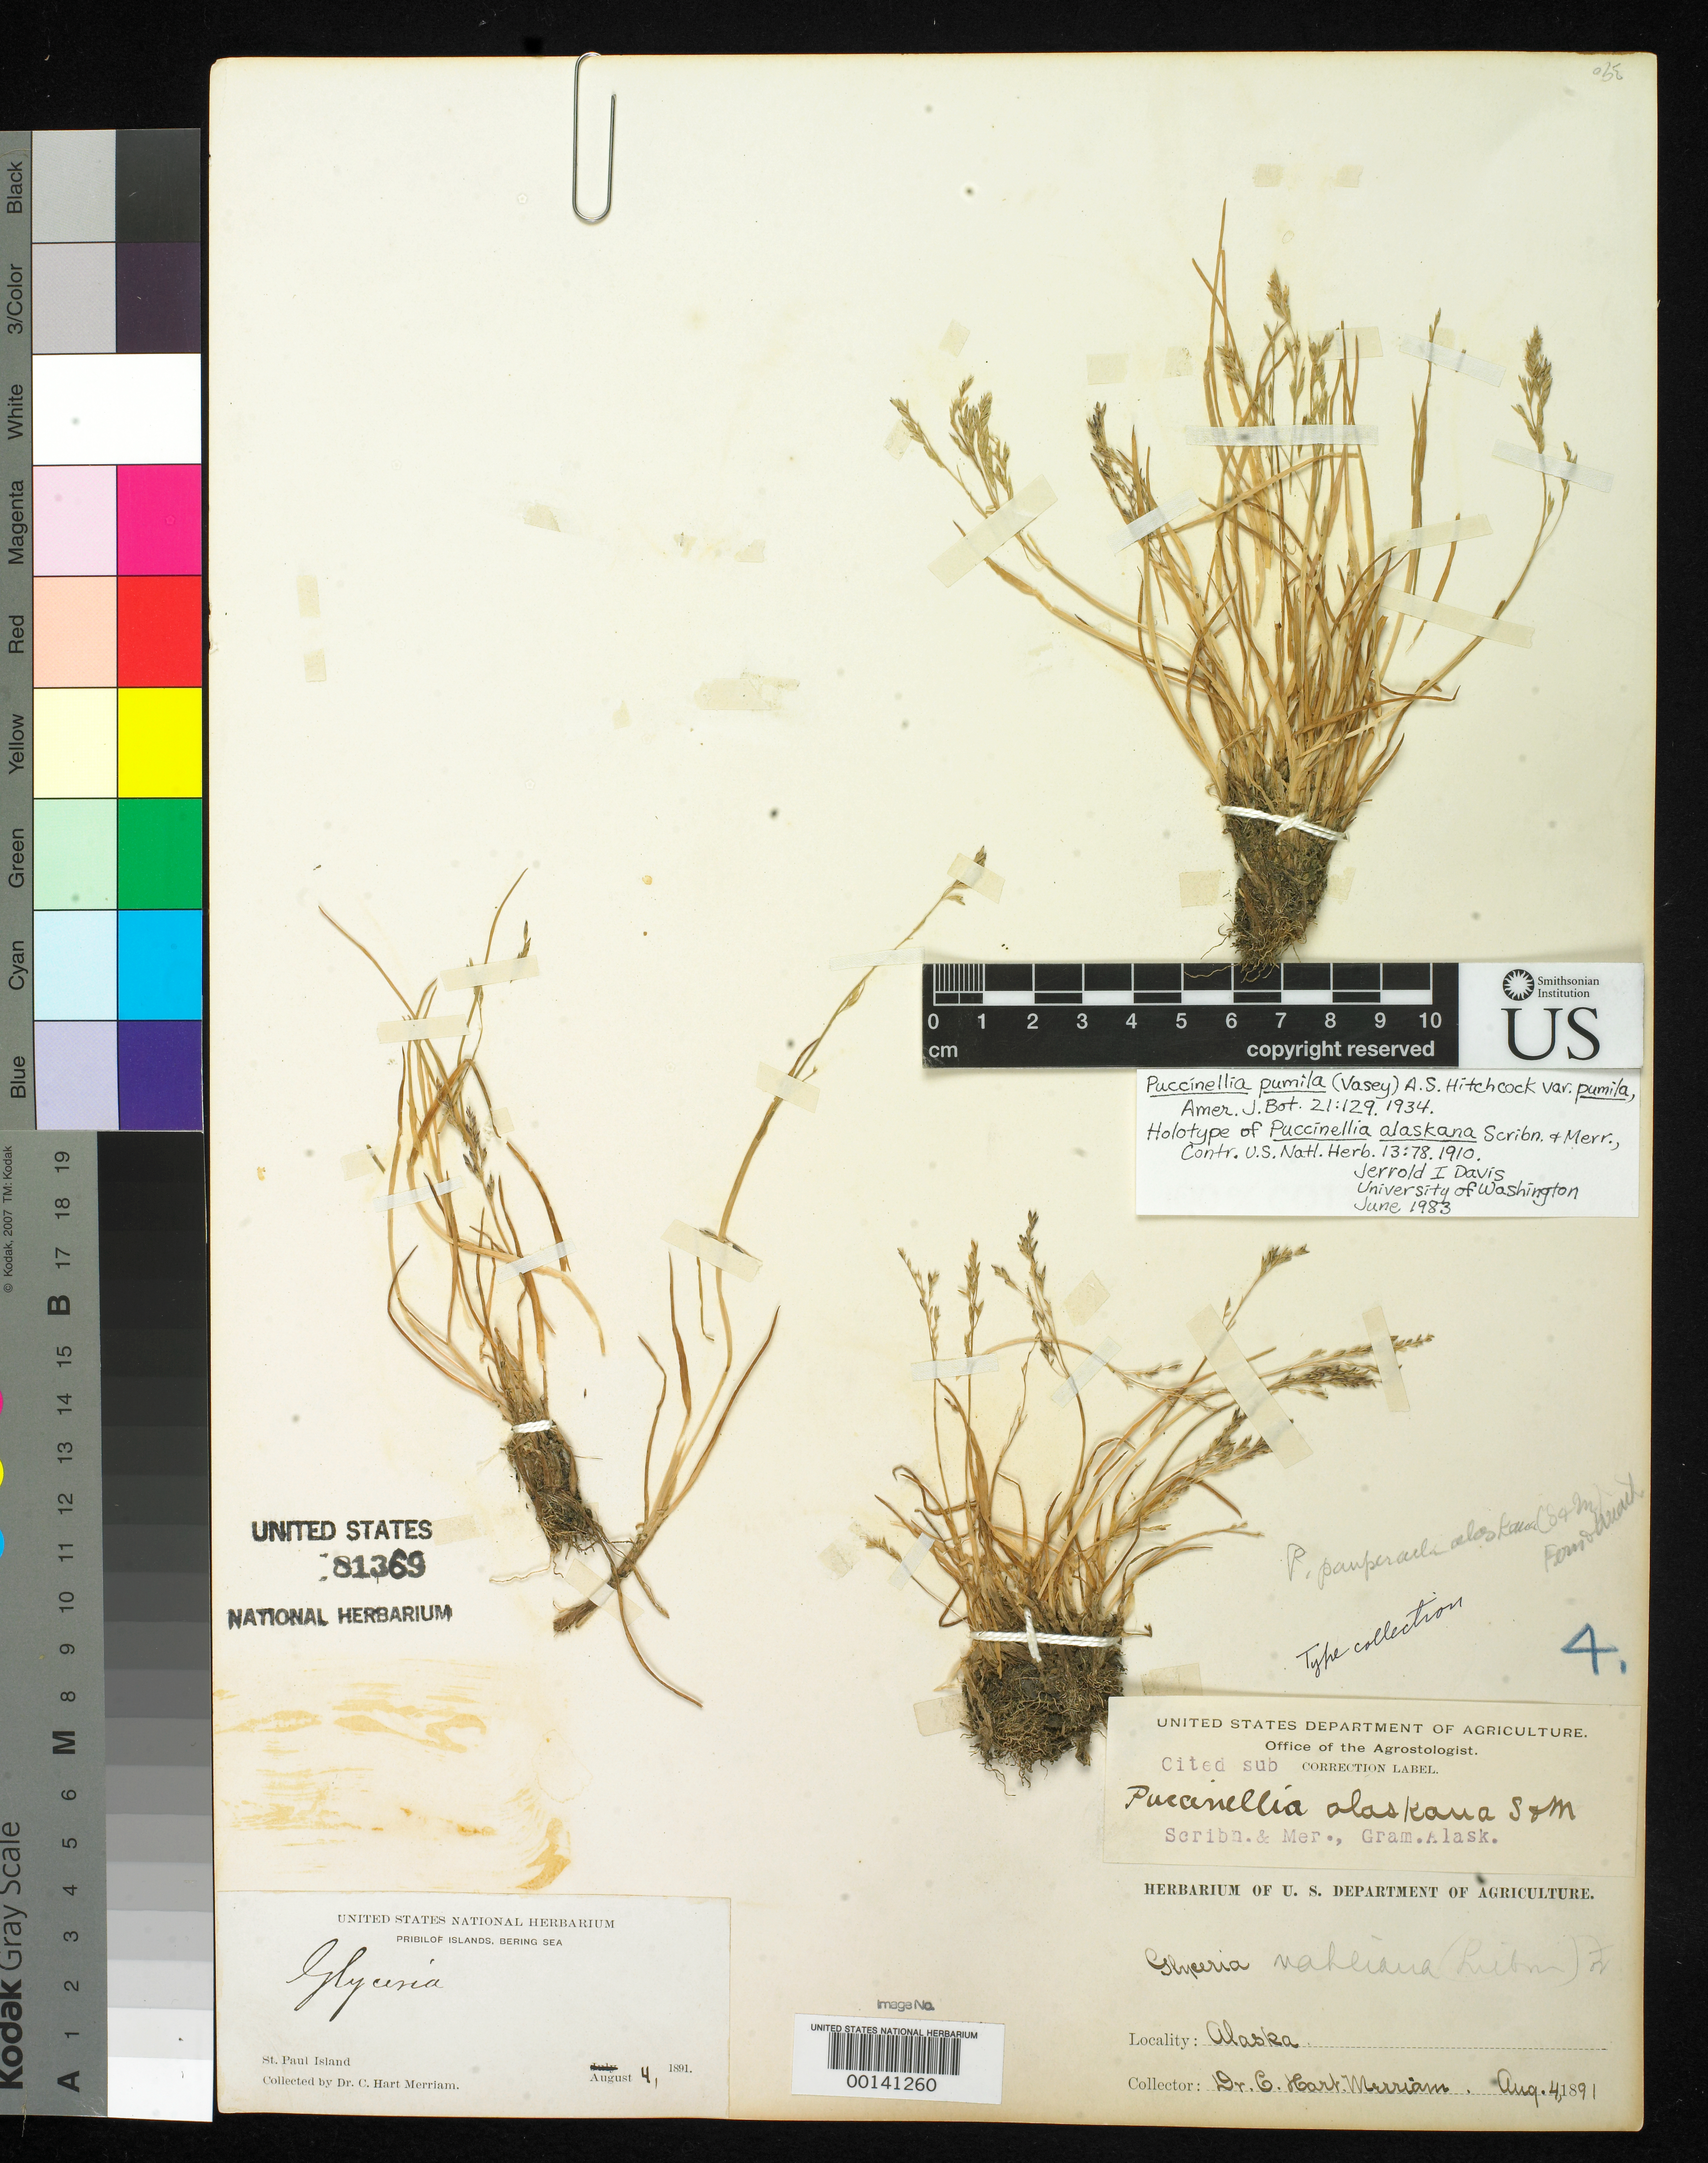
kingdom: Plantae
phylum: Tracheophyta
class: Liliopsida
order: Poales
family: Poaceae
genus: Puccinellia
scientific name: Puccinellia alaskana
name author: Scribn. & Merr.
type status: Isotype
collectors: C. Merriam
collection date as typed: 04 Aug 1891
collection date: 1891-08-04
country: United States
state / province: Alaska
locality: Bering Sea.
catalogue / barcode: US 81369